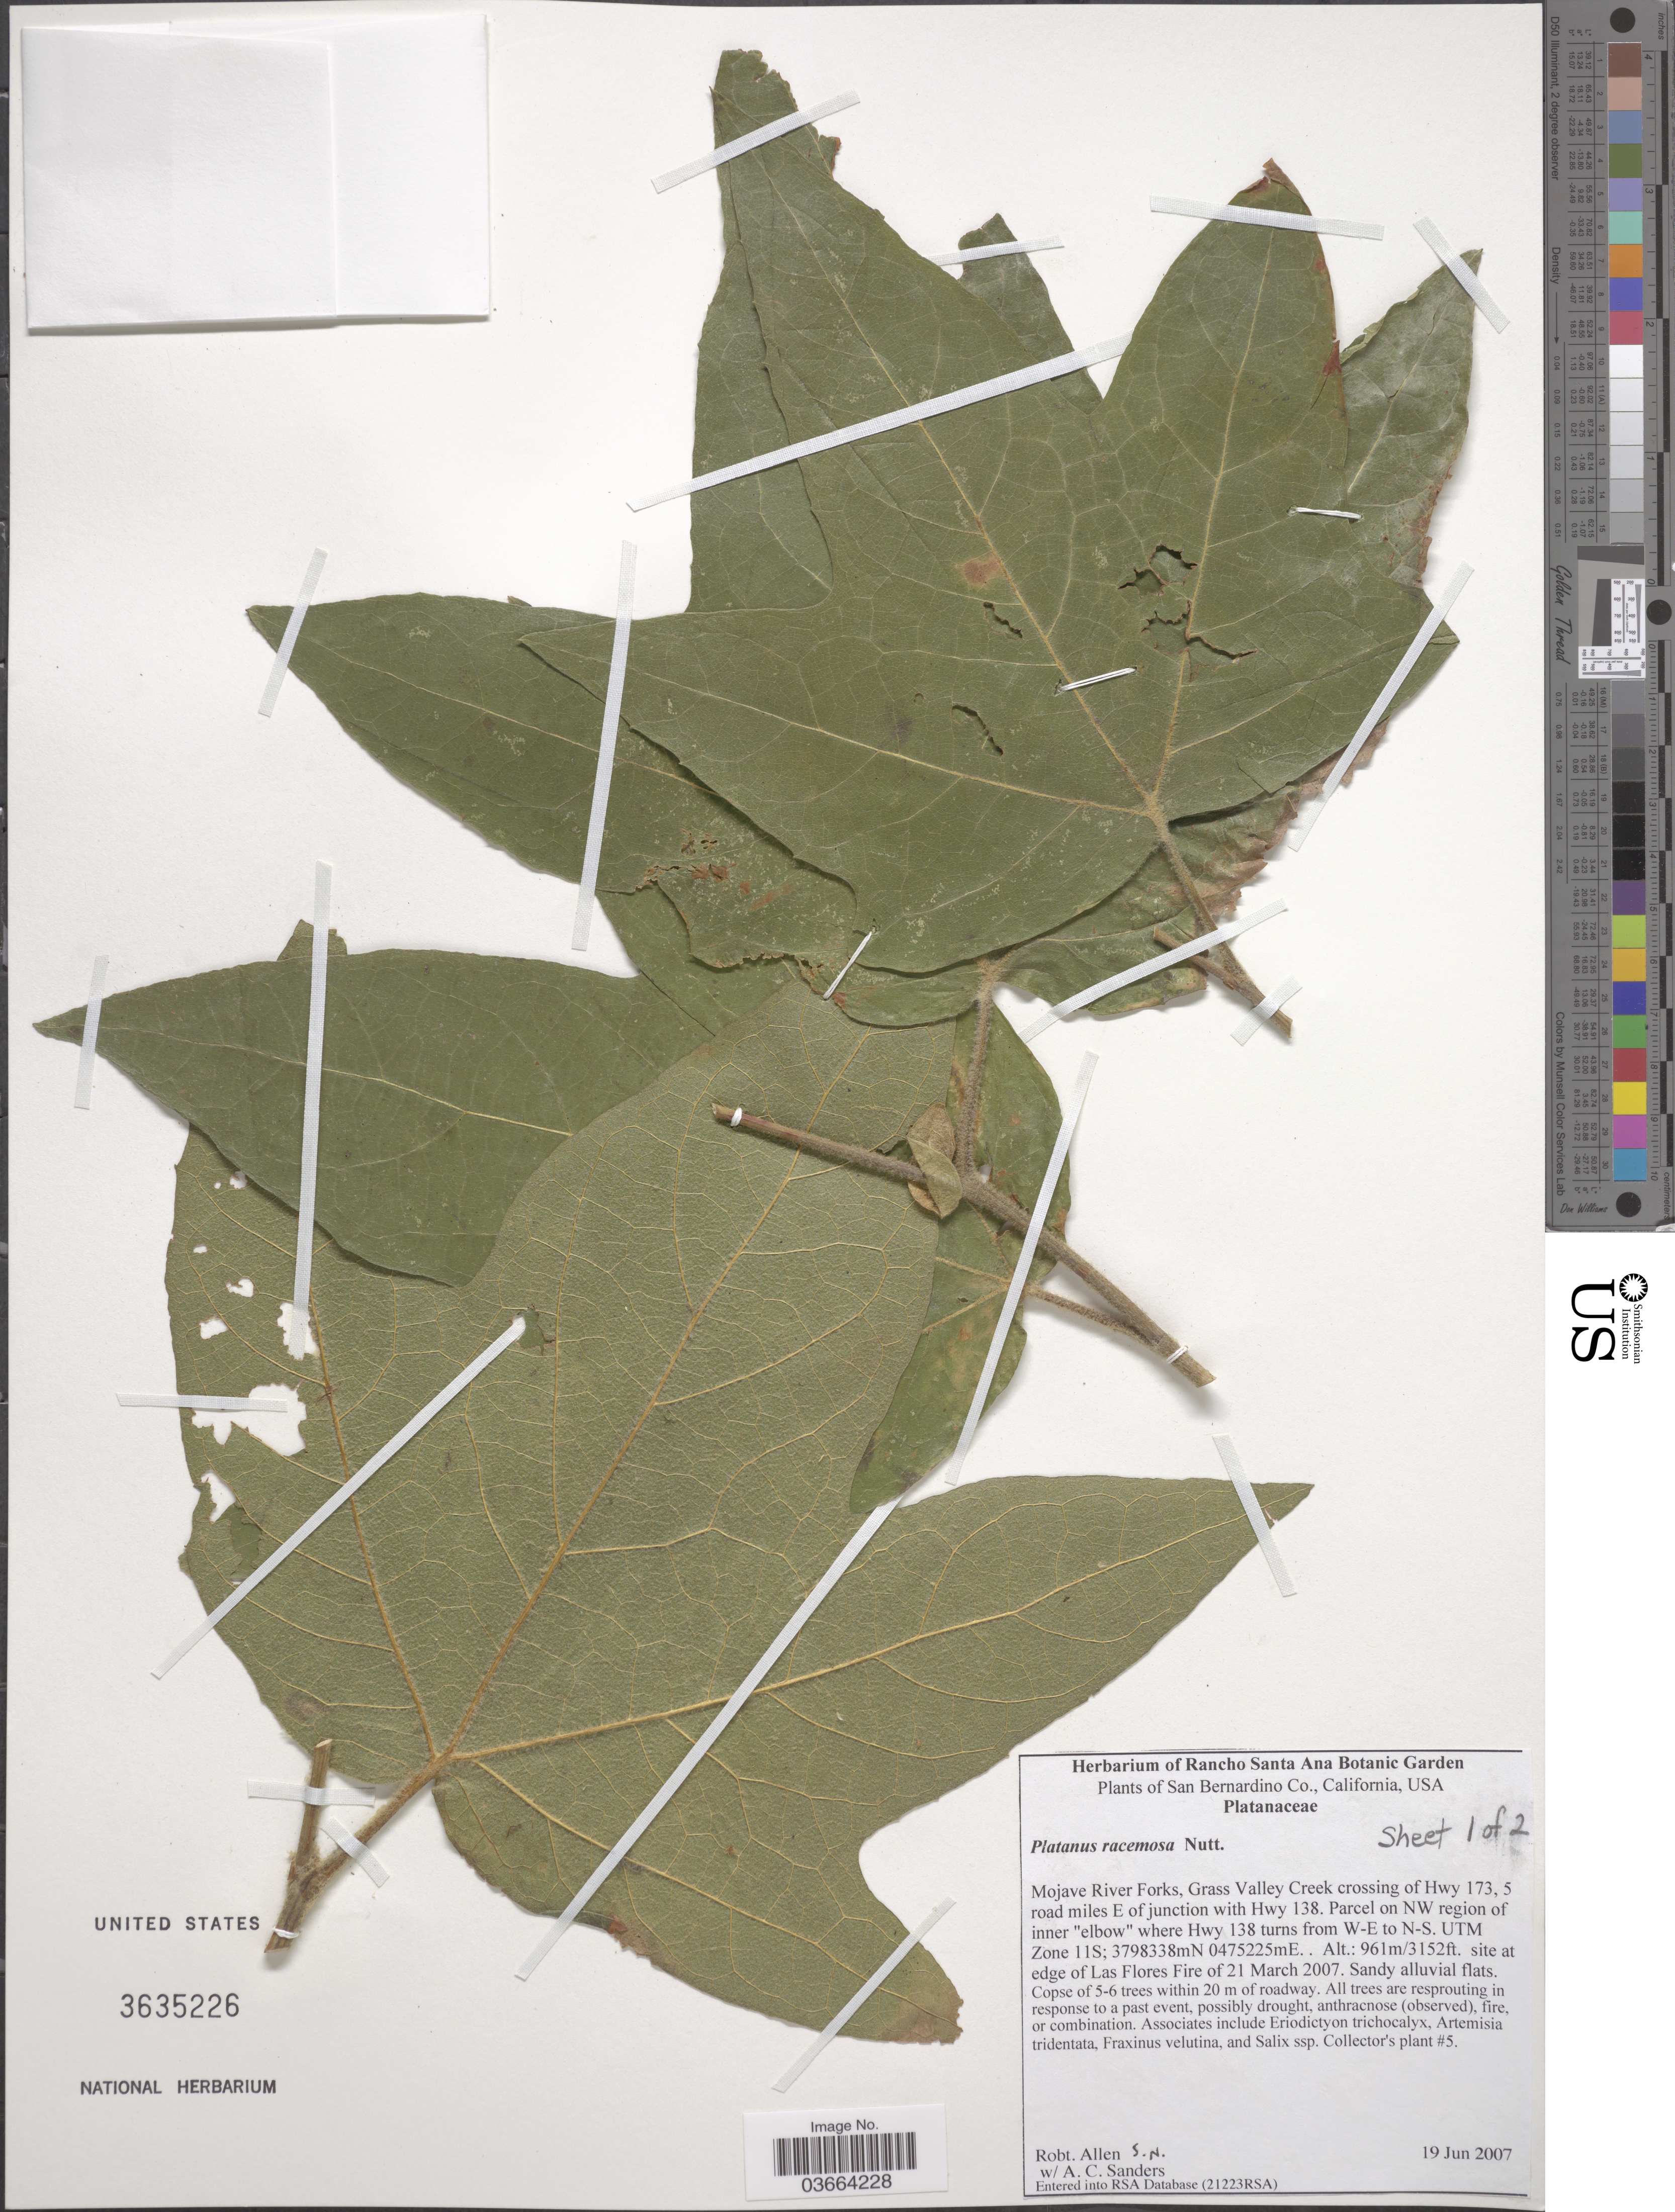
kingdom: Plantae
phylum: Tracheophyta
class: Magnoliopsida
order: Proteales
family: Platanaceae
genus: Platanus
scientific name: Platanus racemosa var. racemosa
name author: Nutt.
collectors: R. Allen & A. Sanders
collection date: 2007-06-19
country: United States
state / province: California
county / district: San Bernardino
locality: San Bernardino Co. Majove River forks, Grass Valley Creek crossing Hwy 173, 5 road miles E of junction with Hwy 138. Parcel on NW region of inner "elbow" where Hwy 138 turns from W-E to N-S. UTM Zone 11S.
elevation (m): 961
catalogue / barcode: US 3635226